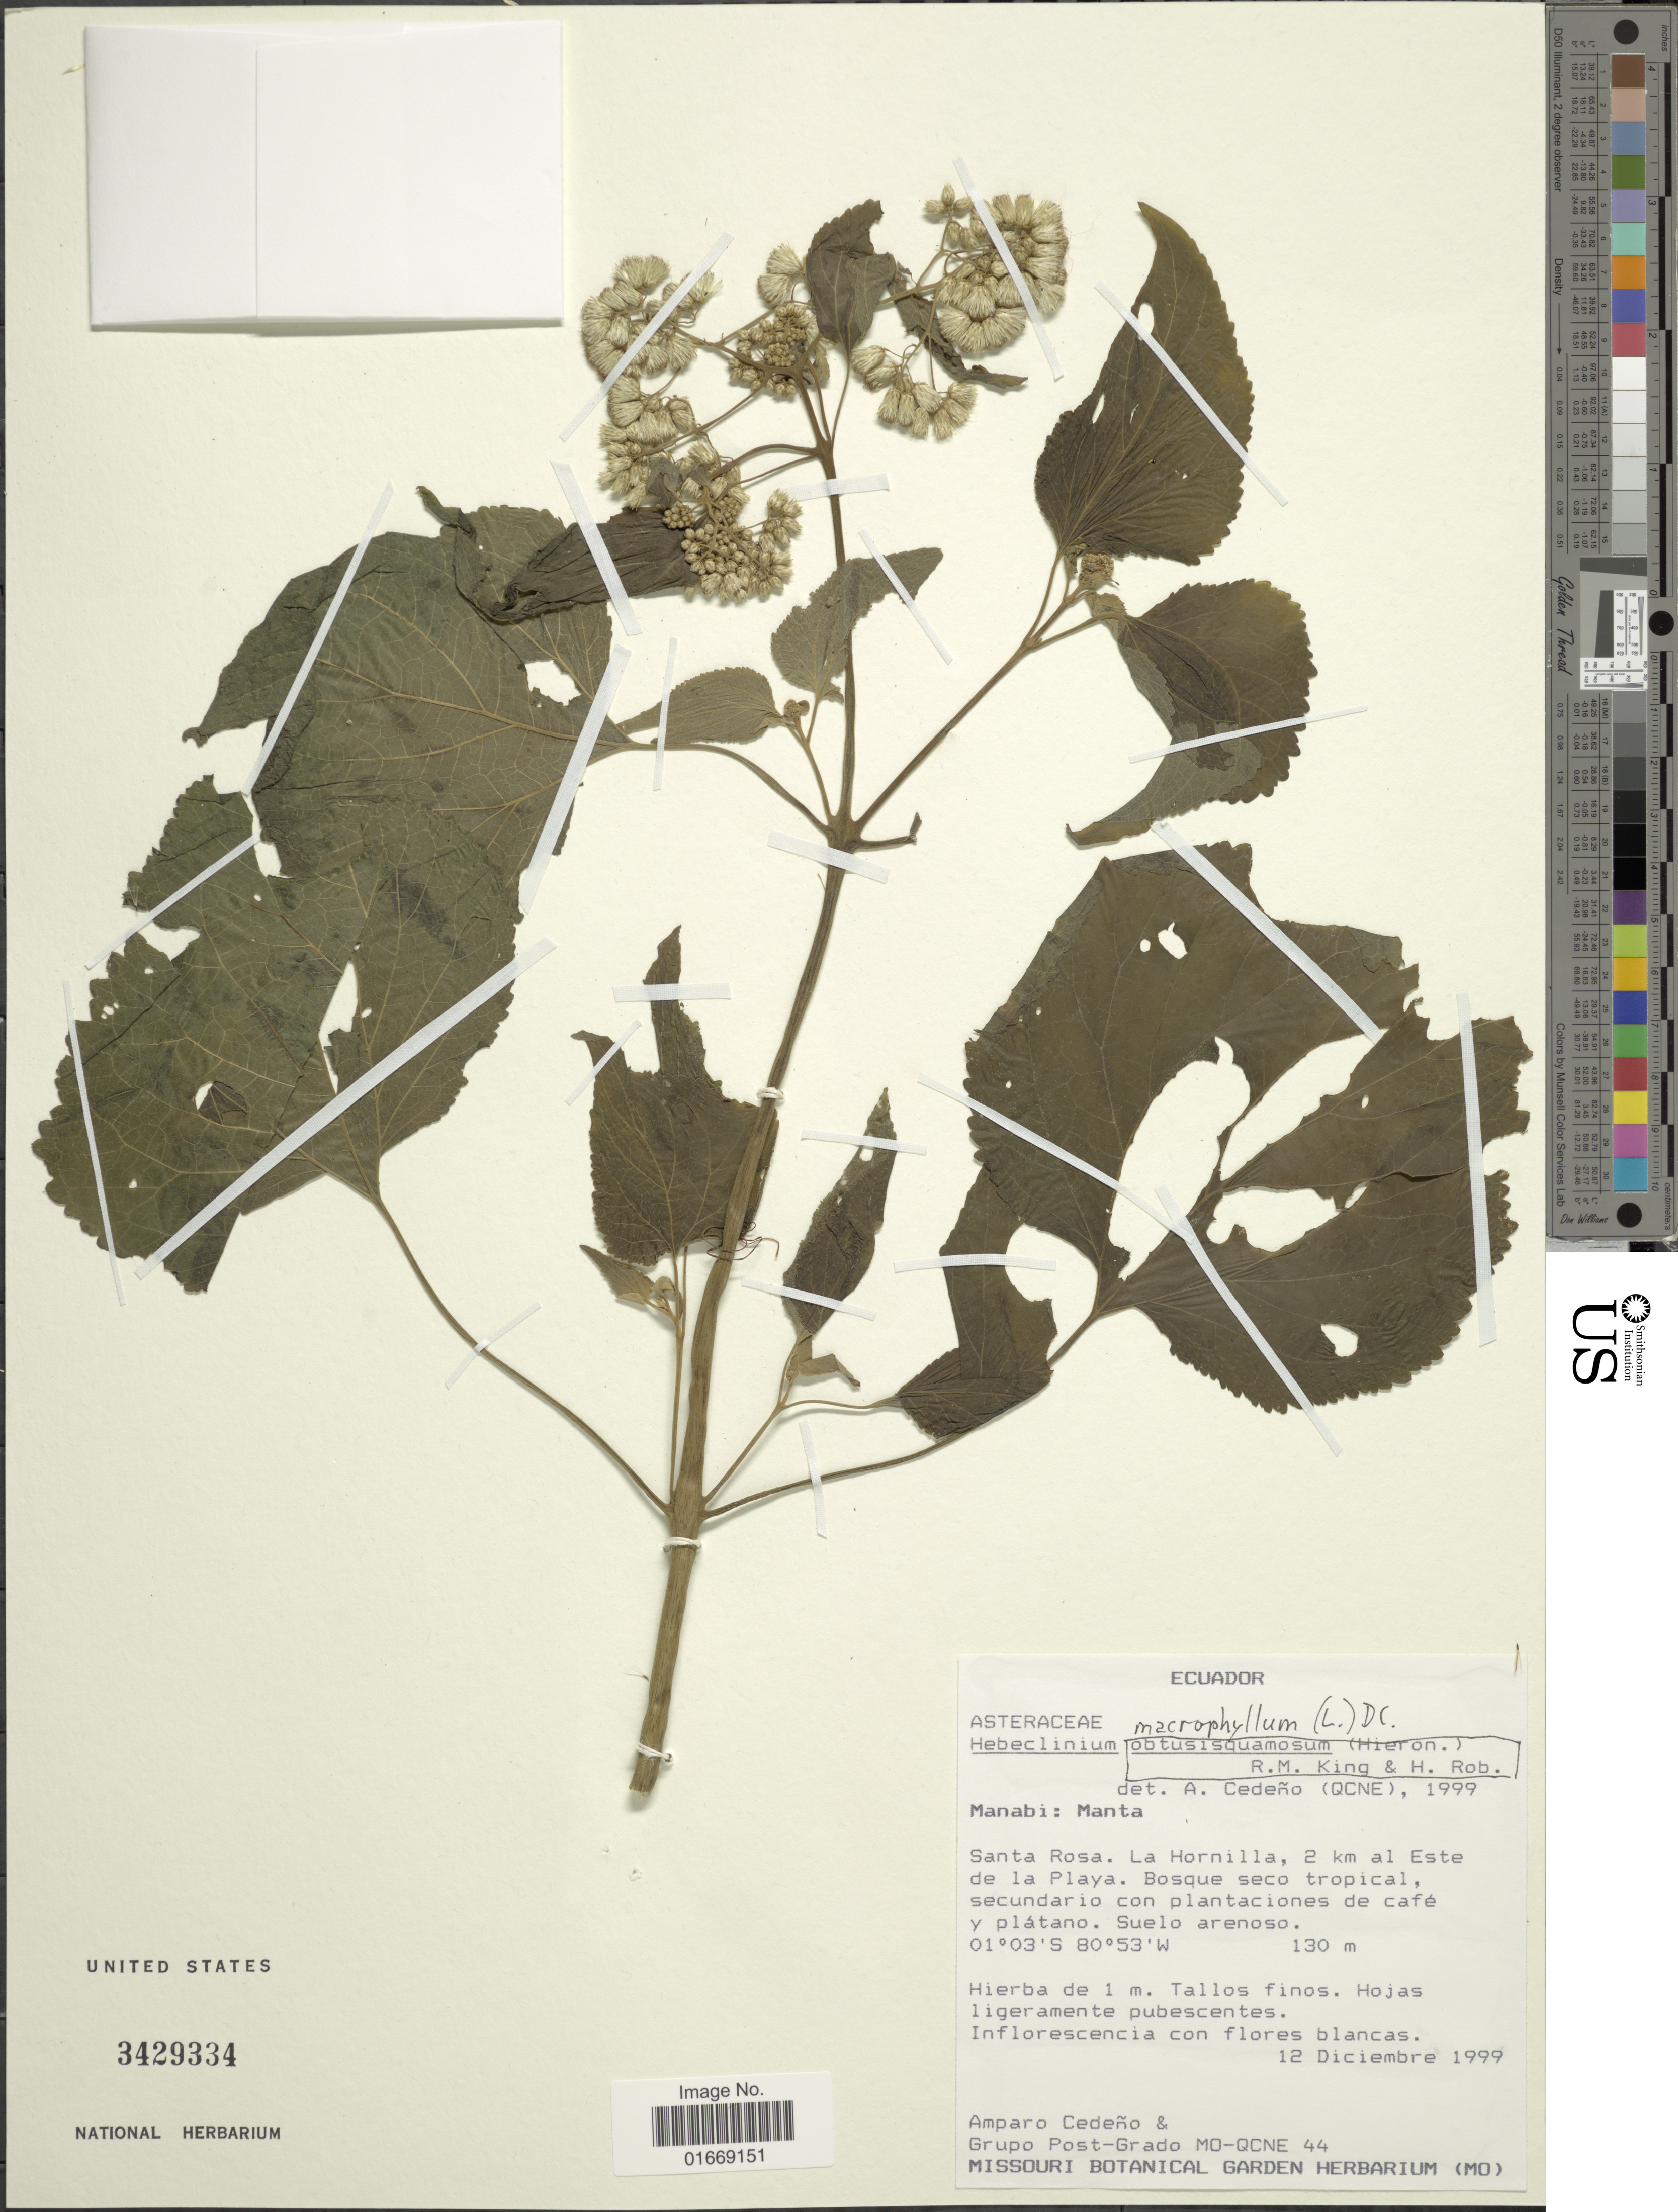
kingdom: Plantae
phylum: Tracheophyta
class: Magnoliopsida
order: Asterales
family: Asteraceae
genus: Hebeclinium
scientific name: Hebeclinium macrophyllum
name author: (L.) DC.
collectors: A. Cedeño & Grupo Post-Grado MO-QCNE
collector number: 44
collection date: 1999-12-12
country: Ecuador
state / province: Manabí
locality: Manta, Santa Rosa, La Hornilla, 2 km al Este de la Playa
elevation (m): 130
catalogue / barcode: US 3429334